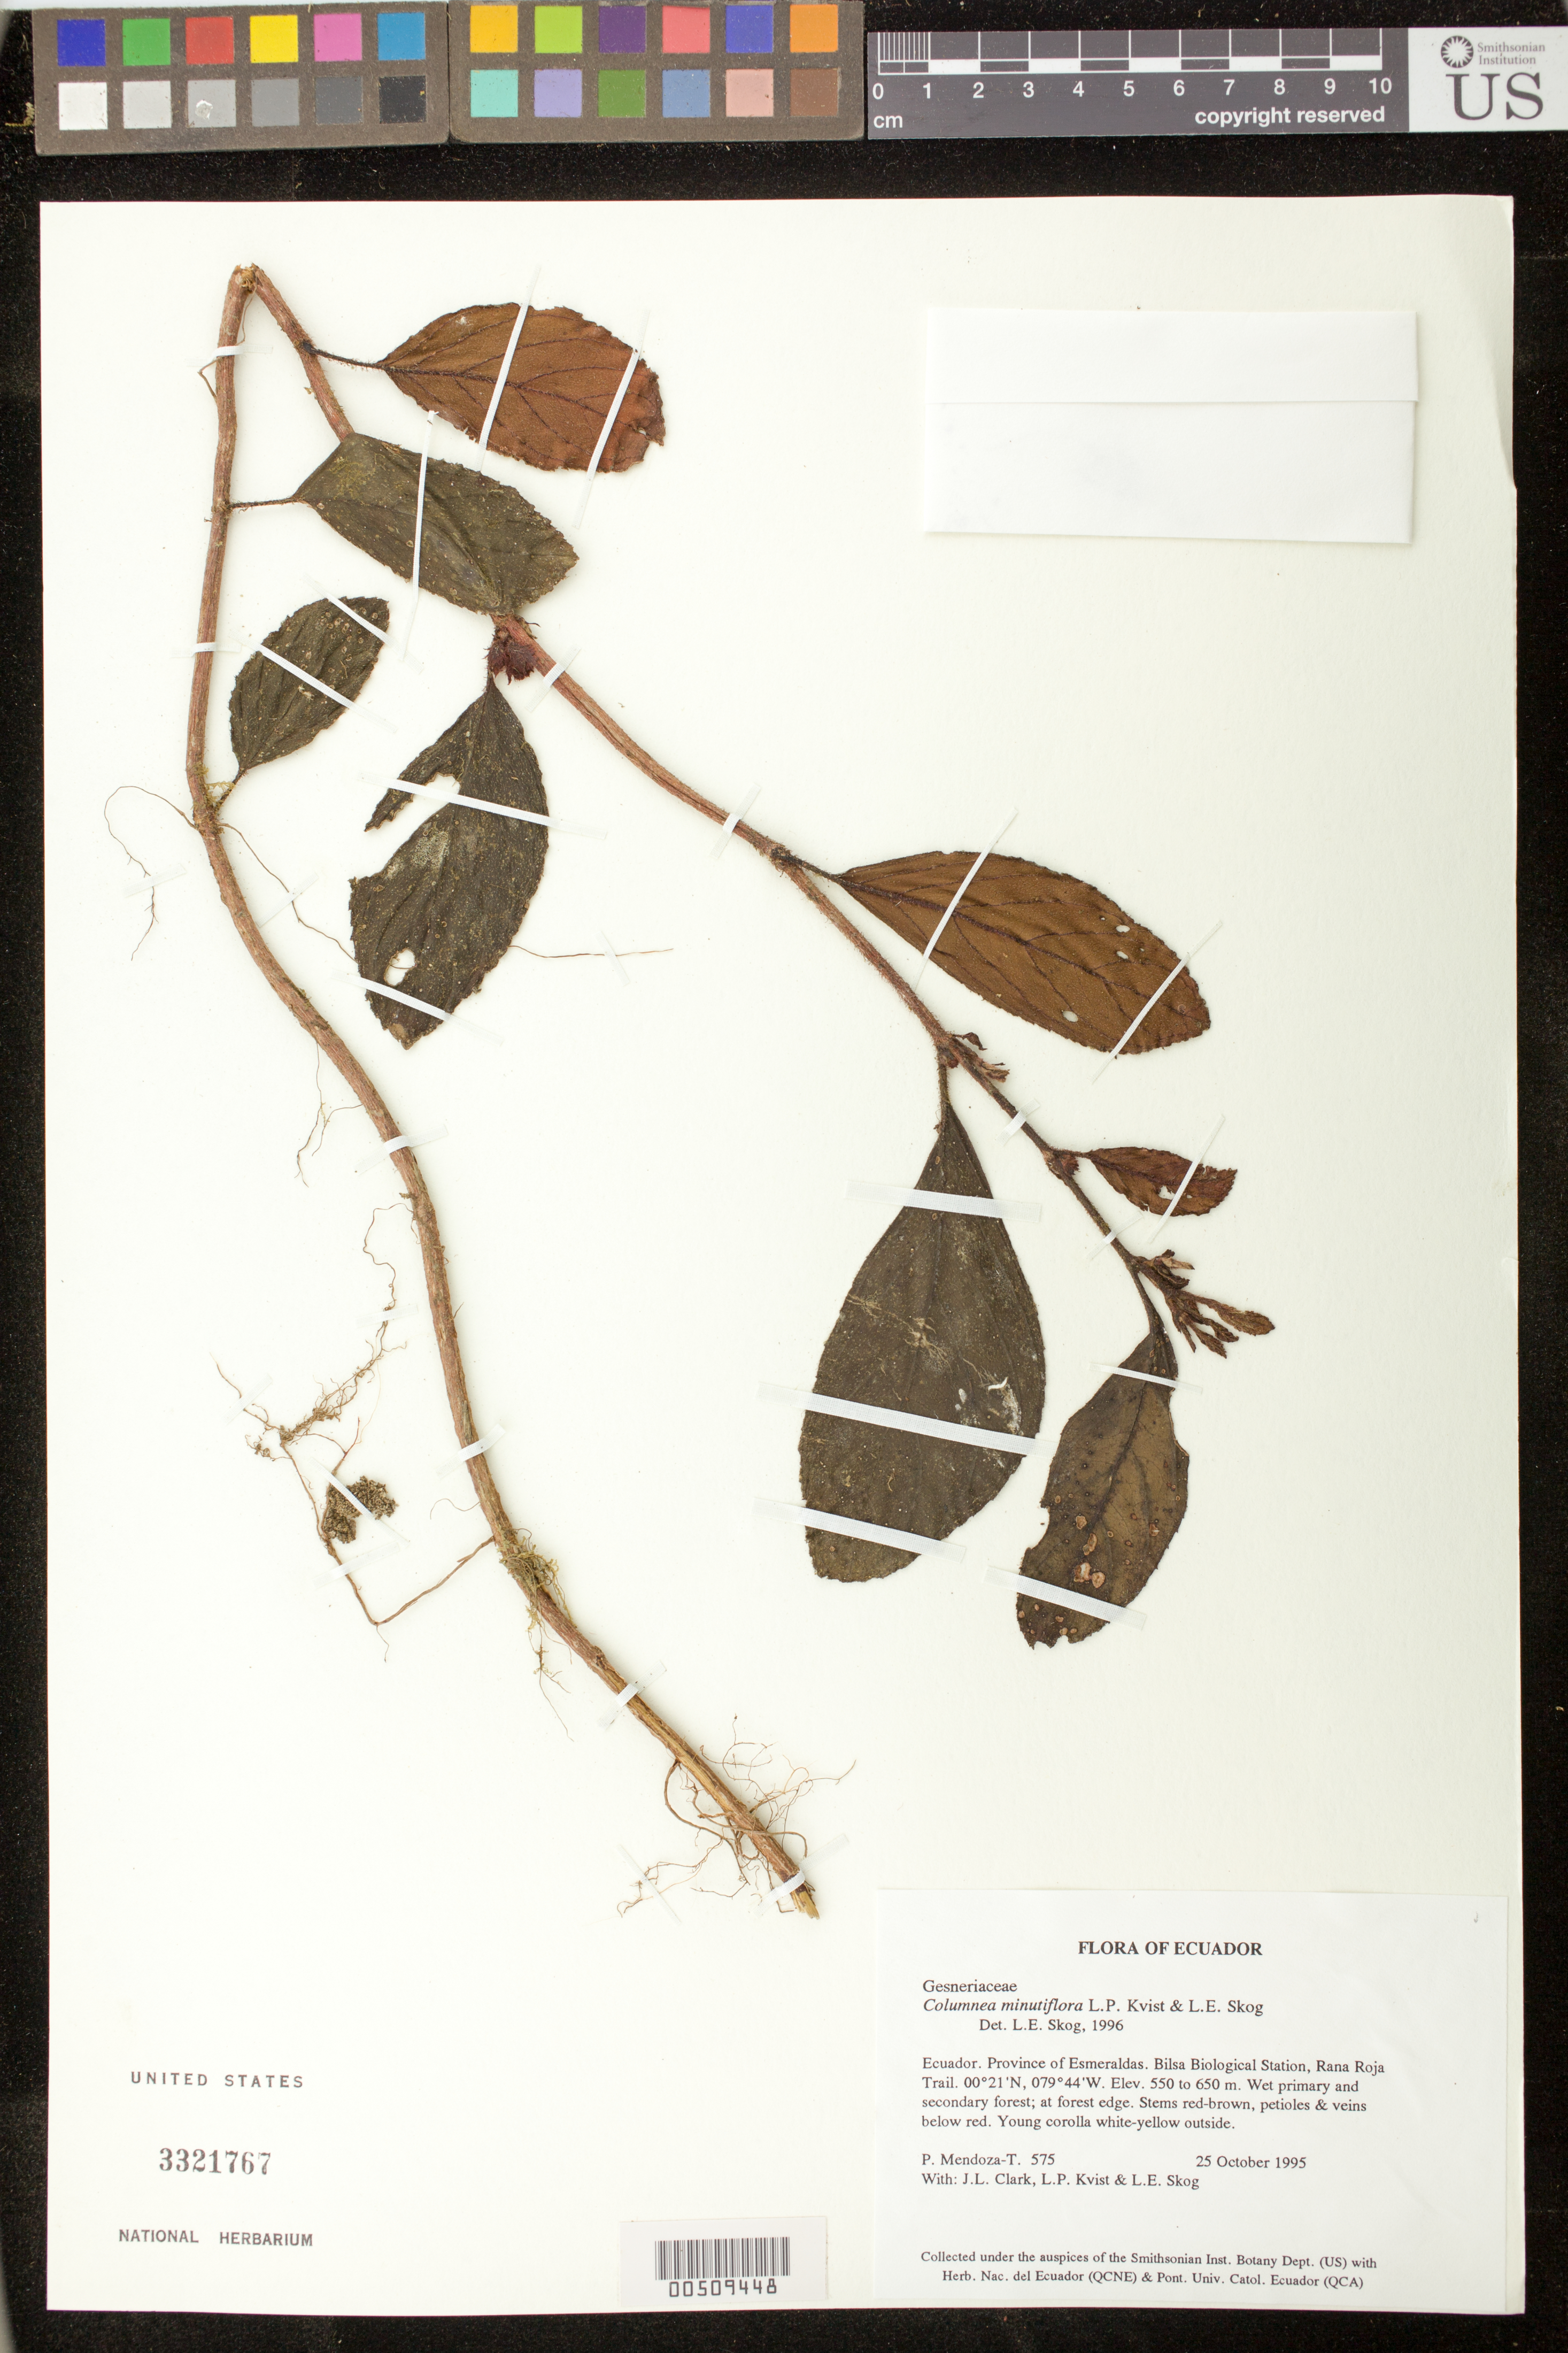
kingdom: Plantae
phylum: Tracheophyta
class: Magnoliopsida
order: Lamiales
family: Gesneriaceae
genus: Columnea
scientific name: Columnea minutiflora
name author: L.P. Kvist & L.E. Skog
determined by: Skog, Laurence E.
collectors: P. Mendoza-T., J. L. Clark, L. P. Kvist & L. E. Skog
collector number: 575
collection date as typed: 25 Oct 1995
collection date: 1995-10-25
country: Ecuador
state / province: Esmeraldas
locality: Bilsa Biological Station, Rana Roja Trail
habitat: Wet primary and secondary forest; at forest edge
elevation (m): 550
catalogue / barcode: US 3321767